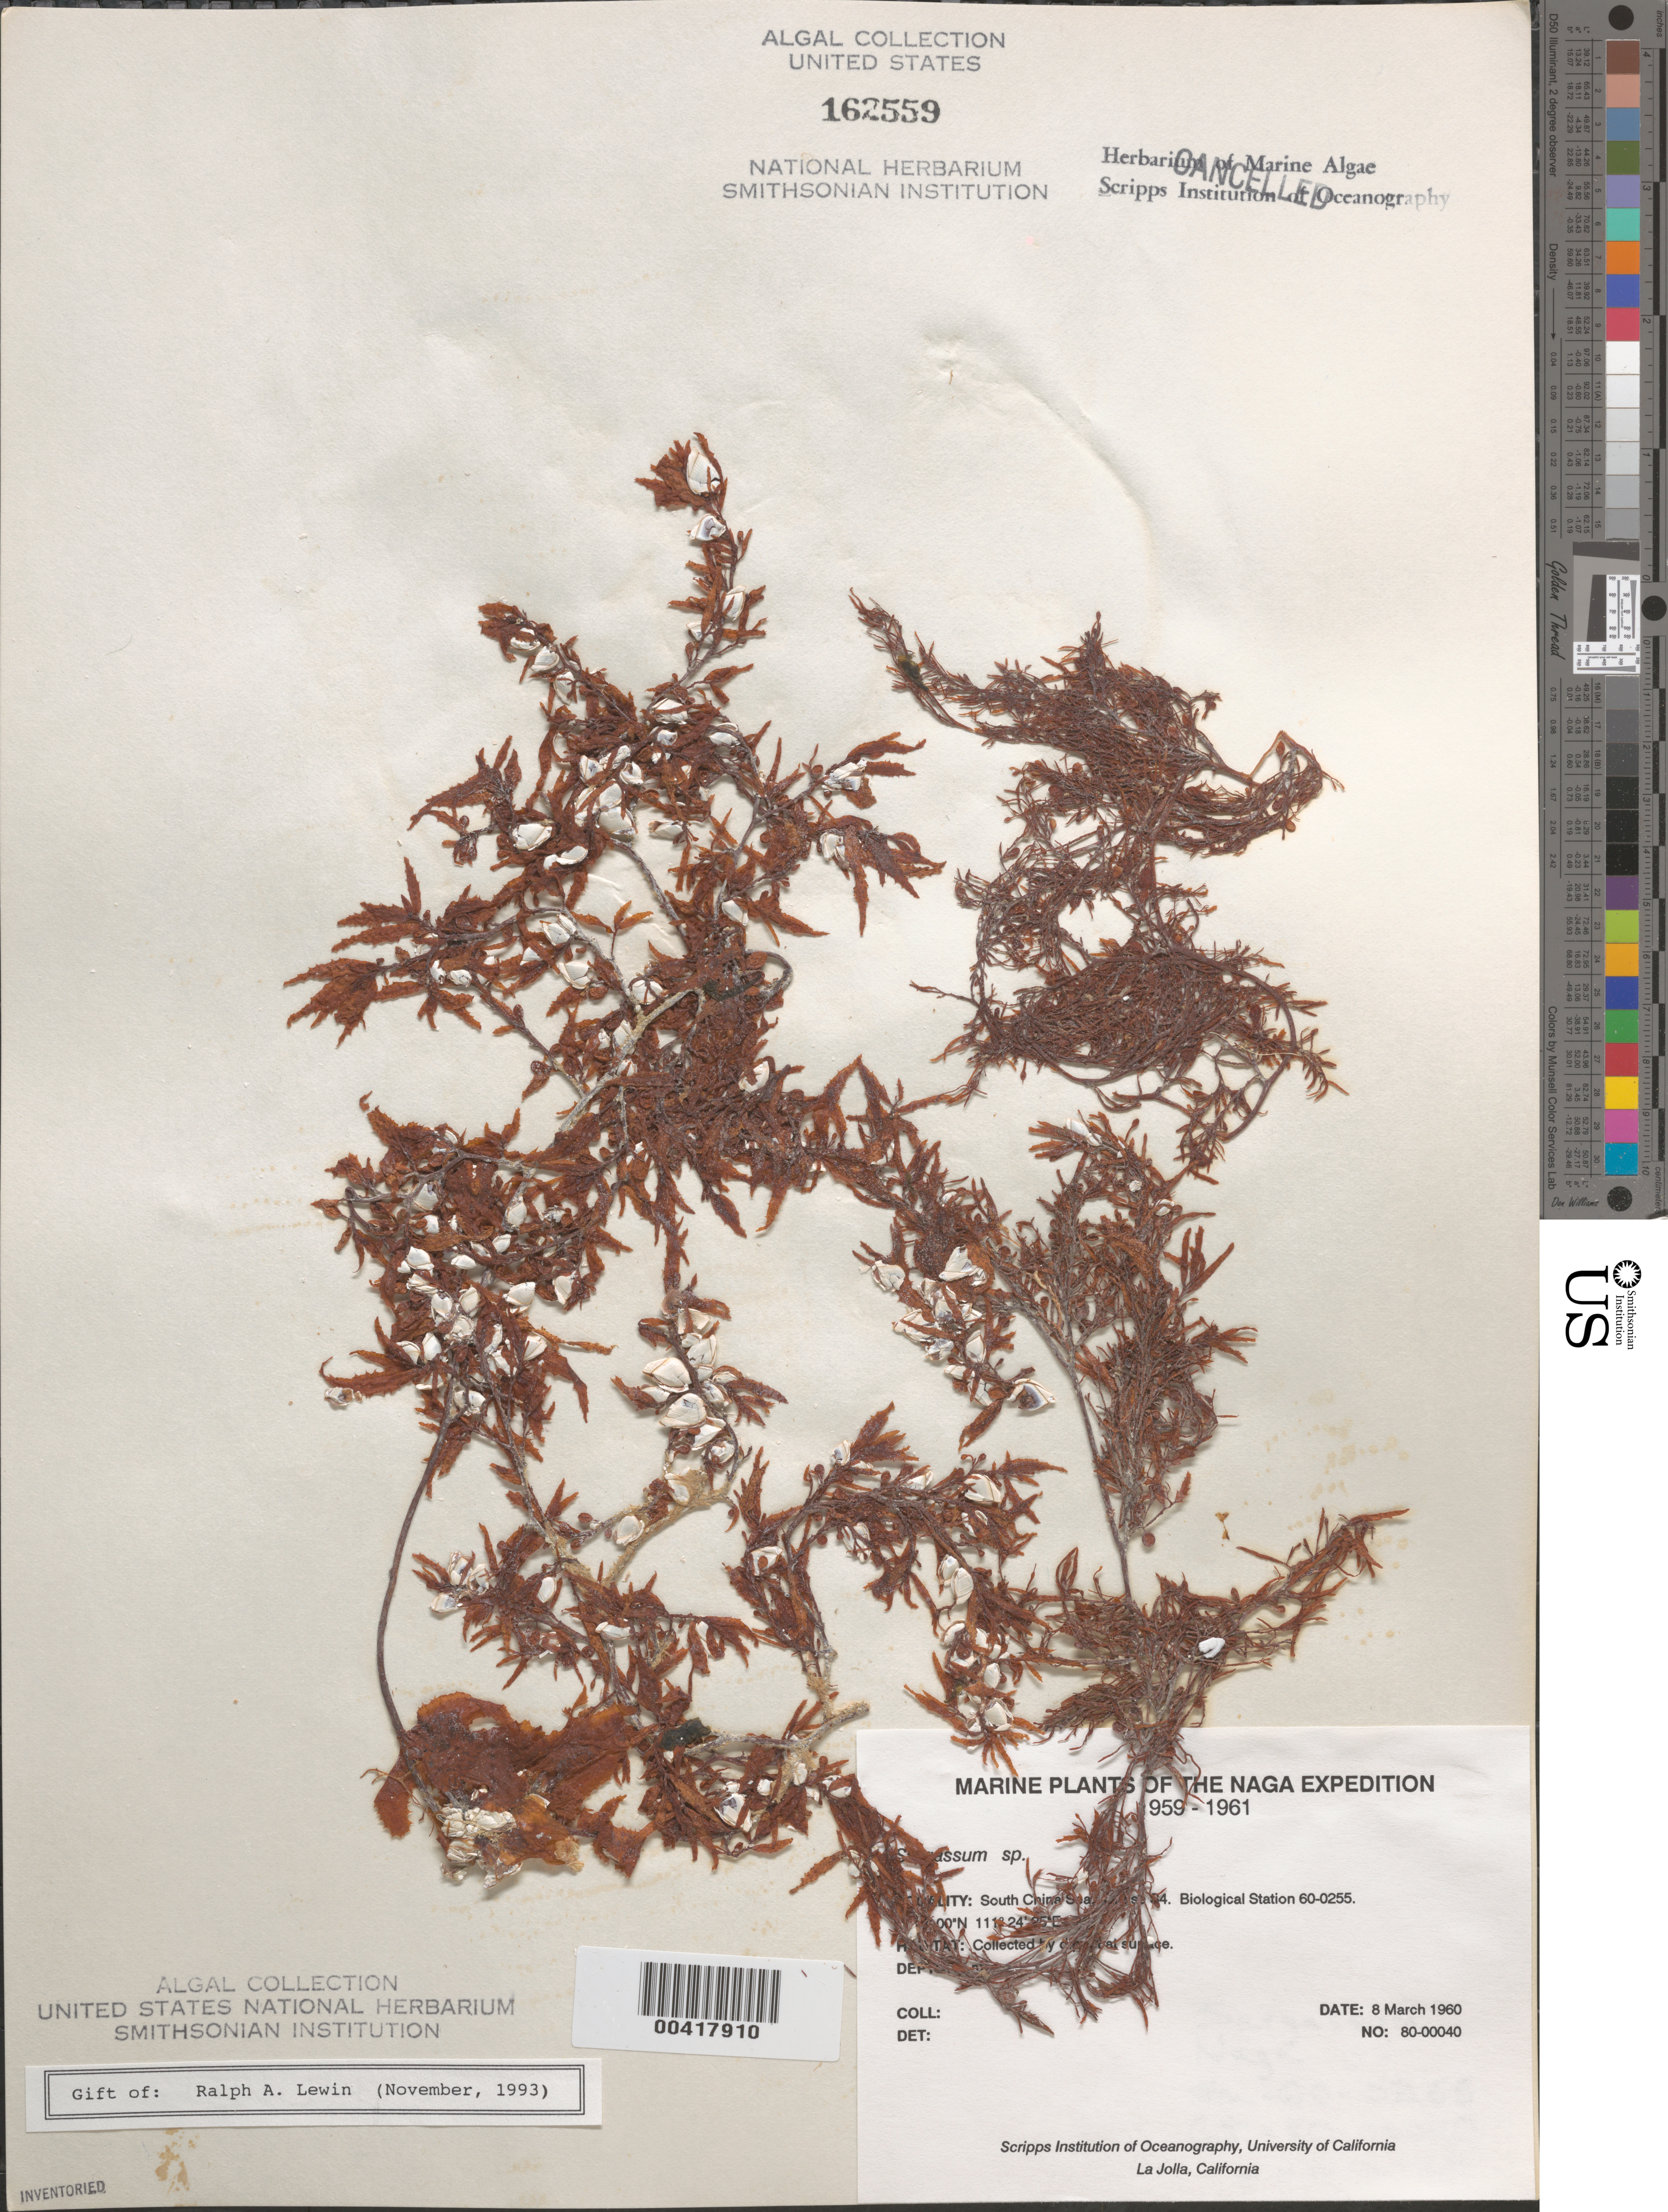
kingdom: Chromista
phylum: Ochrophyta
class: Phaeophyceae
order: Fucales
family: Sargassaceae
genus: Sargassum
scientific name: Sargassum sp.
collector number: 80-00040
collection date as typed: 08 Mar 1960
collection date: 1960-03-08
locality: South China Sea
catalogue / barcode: US 162559